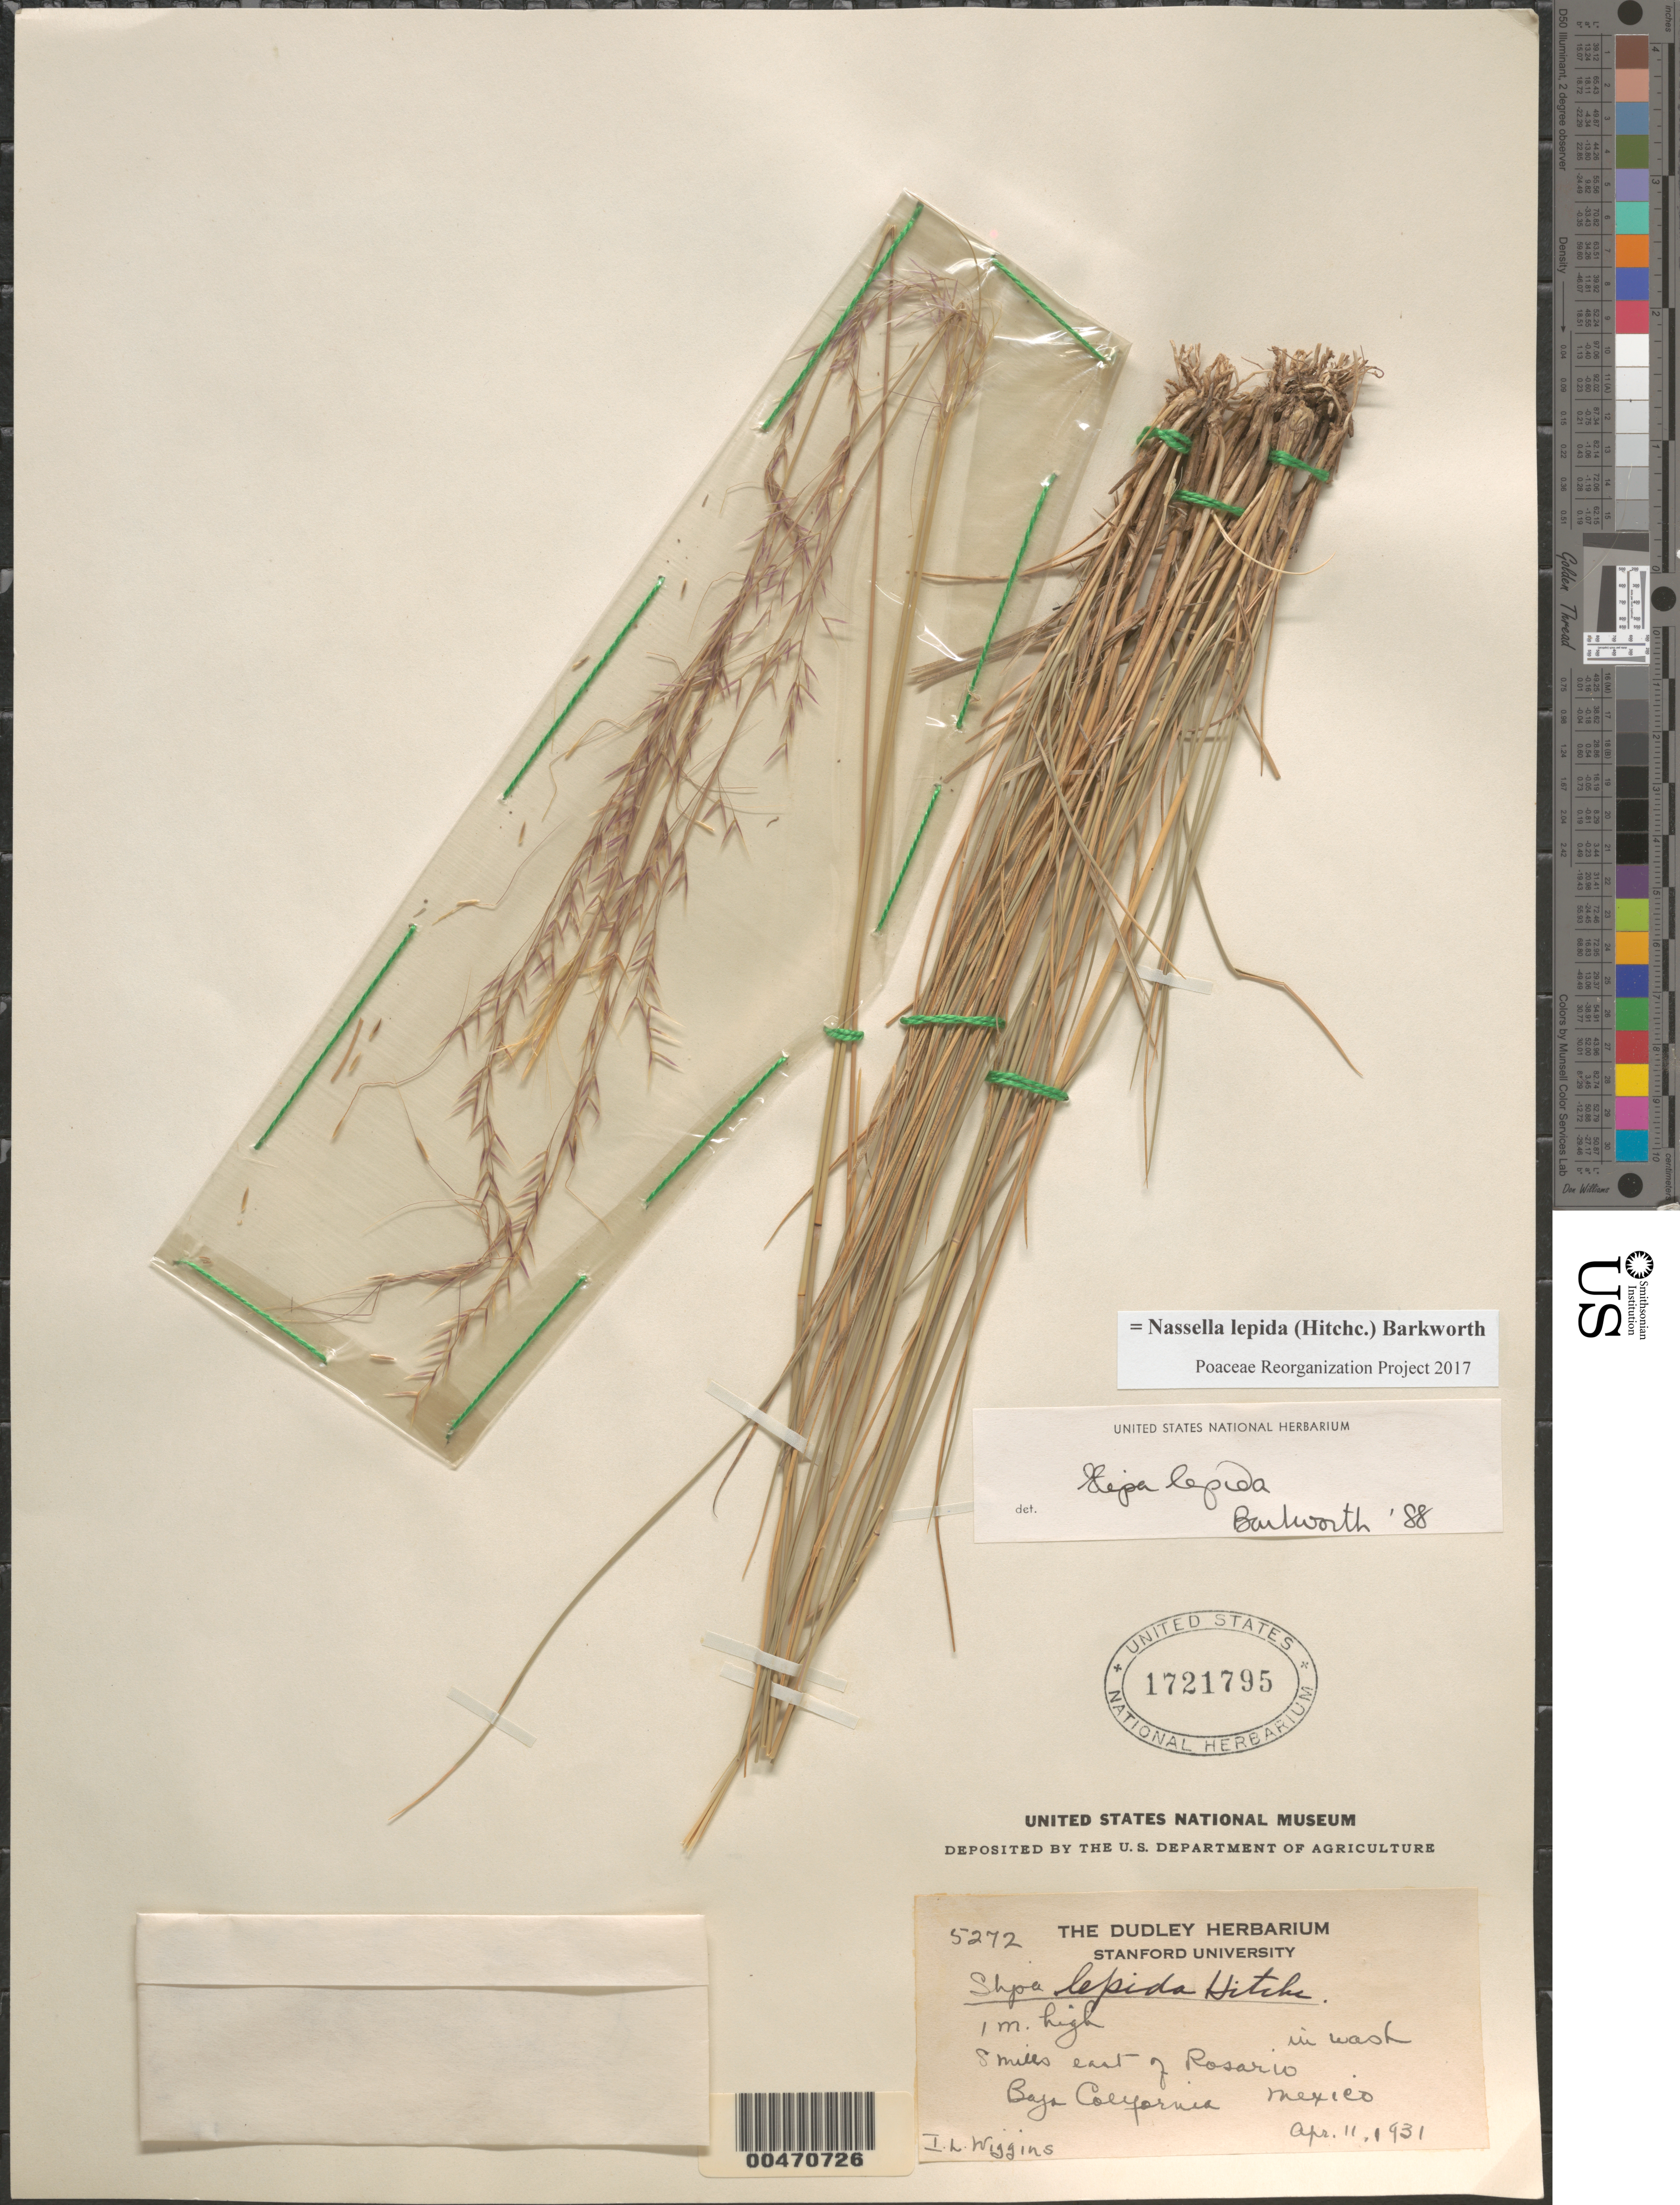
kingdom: Plantae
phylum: Tracheophyta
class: Liliopsida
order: Poales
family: Poaceae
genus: Nassella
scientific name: Nassella lepida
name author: (Hitchc.) Barkworth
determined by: Poaceae Reorganization Project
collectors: I. L. Wiggins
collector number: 5272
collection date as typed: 11 Apr 1931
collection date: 1931-04-11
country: Mexico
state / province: Baja California Norte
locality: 8 mi E of Rosario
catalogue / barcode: US 1721795